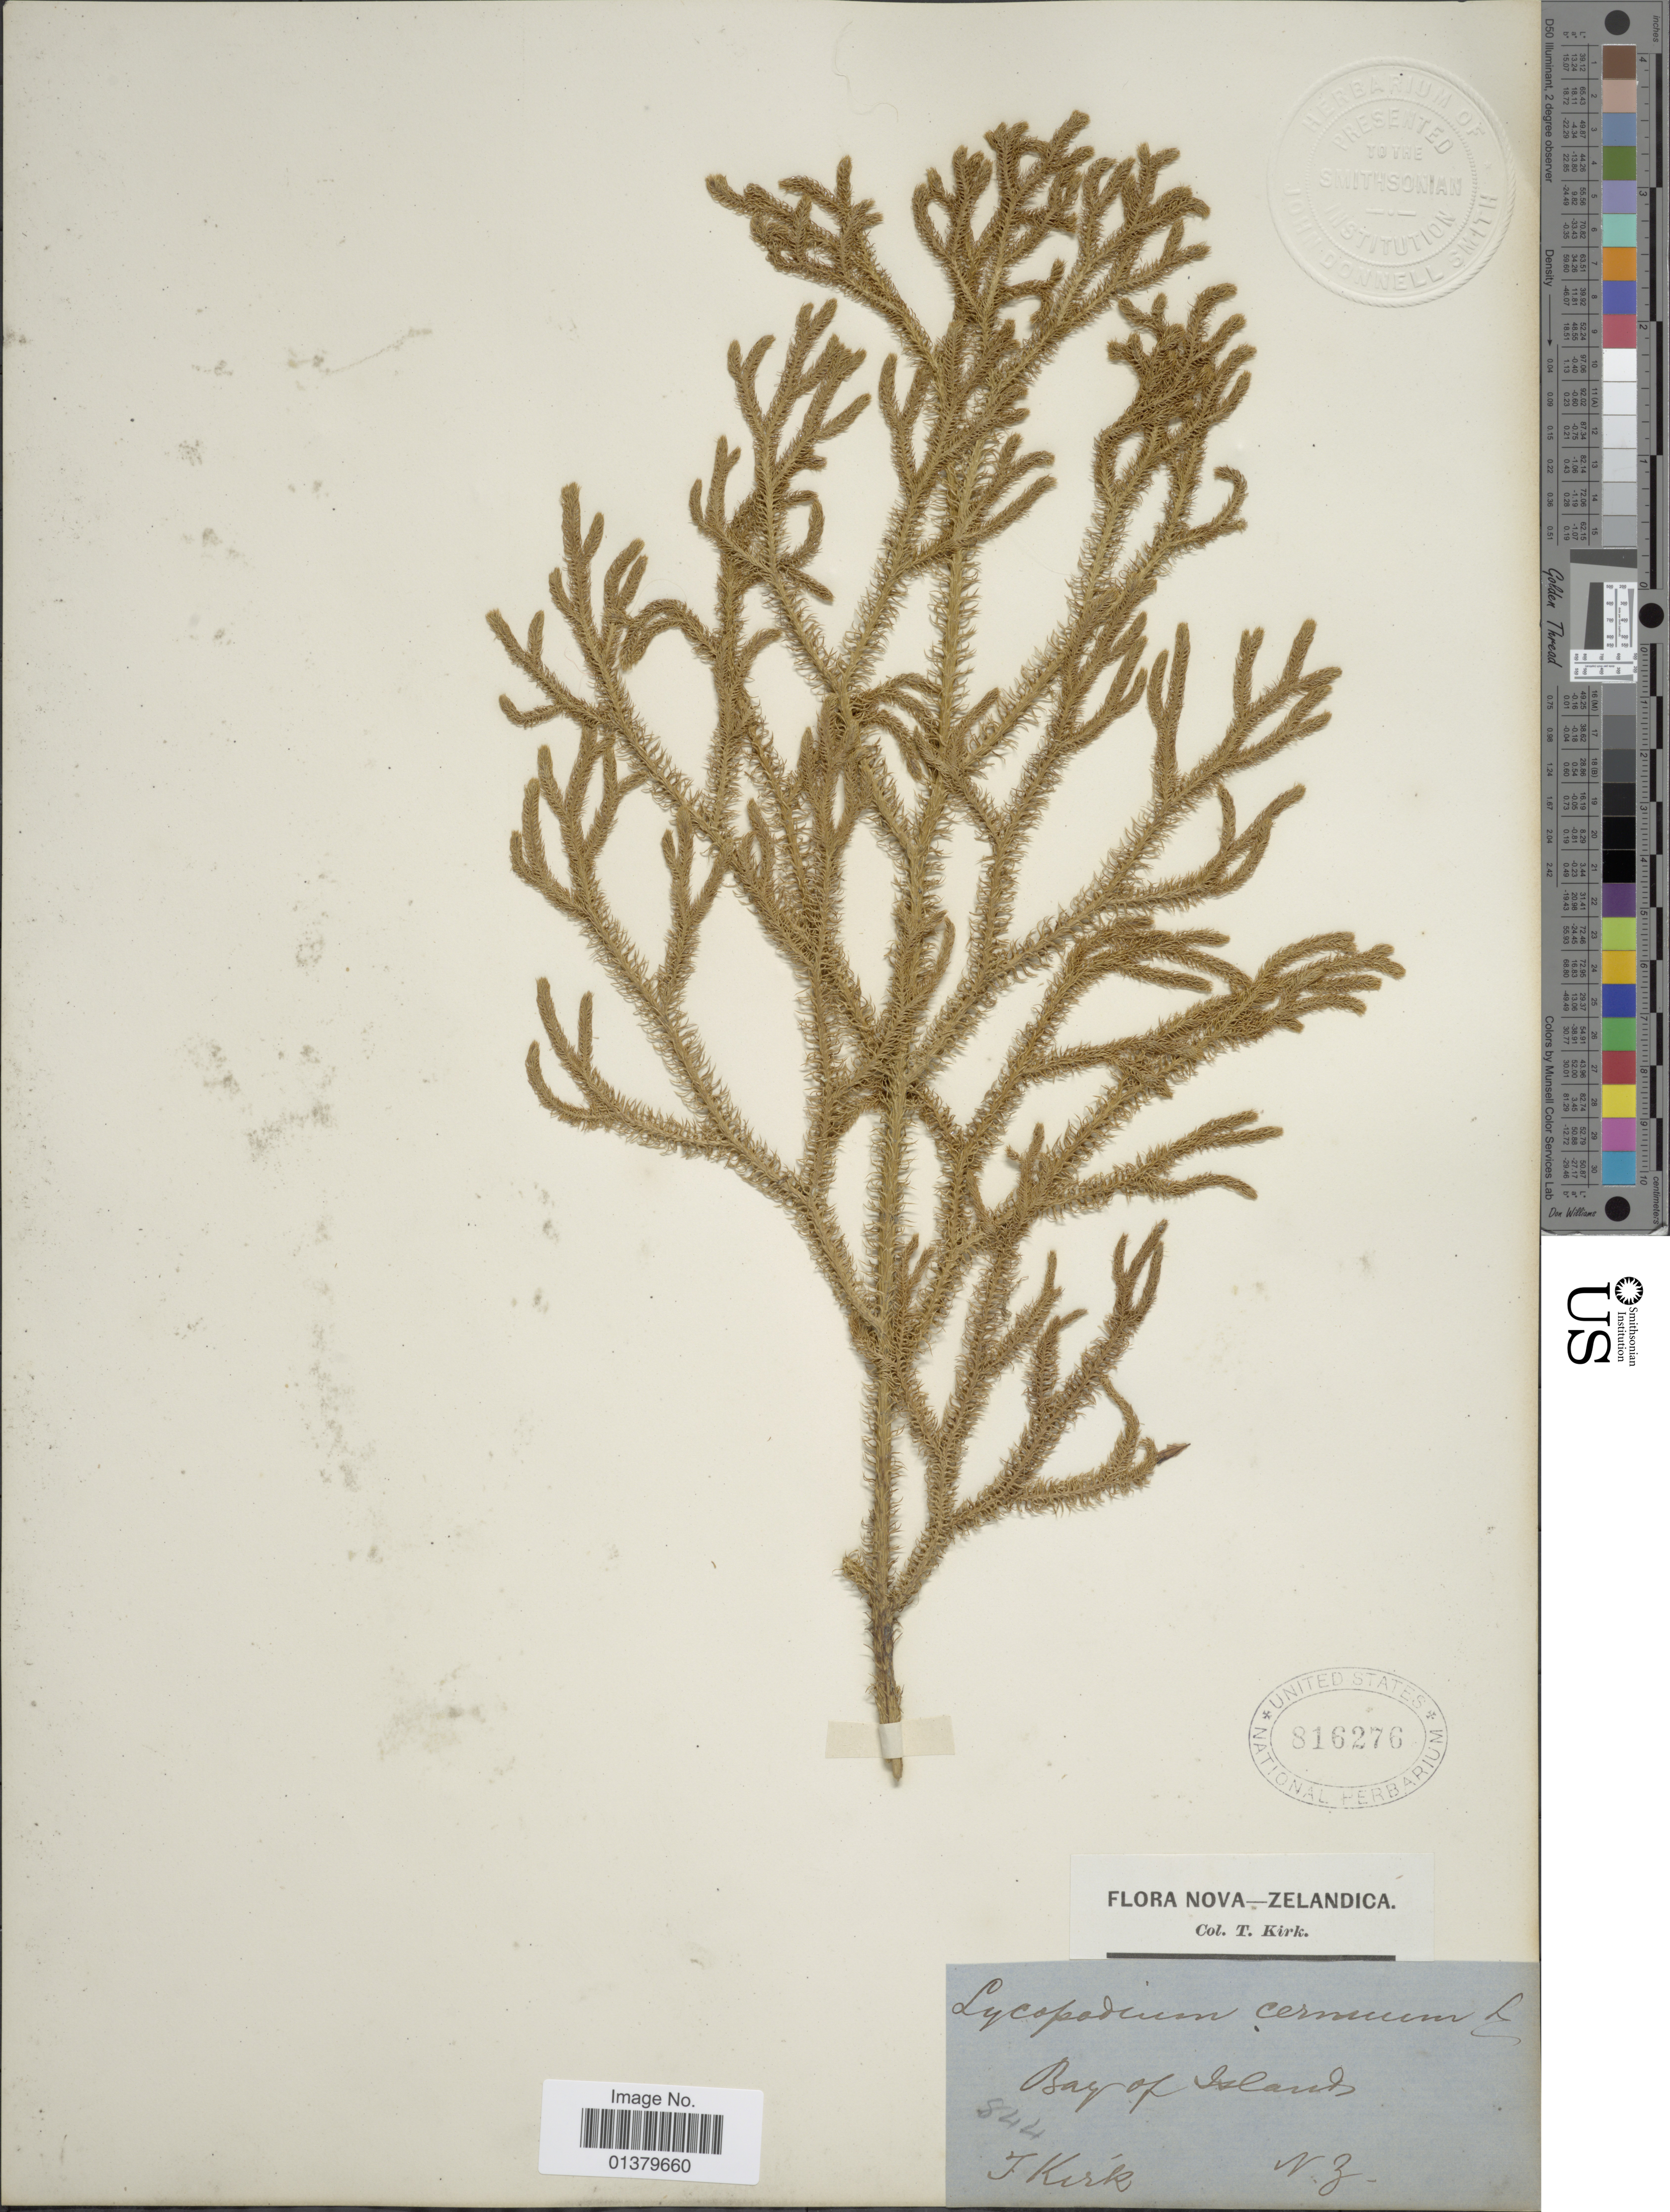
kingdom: Plantae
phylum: Tracheophyta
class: Lycopodiopsida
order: Lycopodiales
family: Lycopodiaceae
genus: Palhinhaea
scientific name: Palhinhaea cernua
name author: (L.) Vasc. & Franco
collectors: T. Kirk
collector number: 844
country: New Zealand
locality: Bay of Islands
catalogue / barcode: US 816276